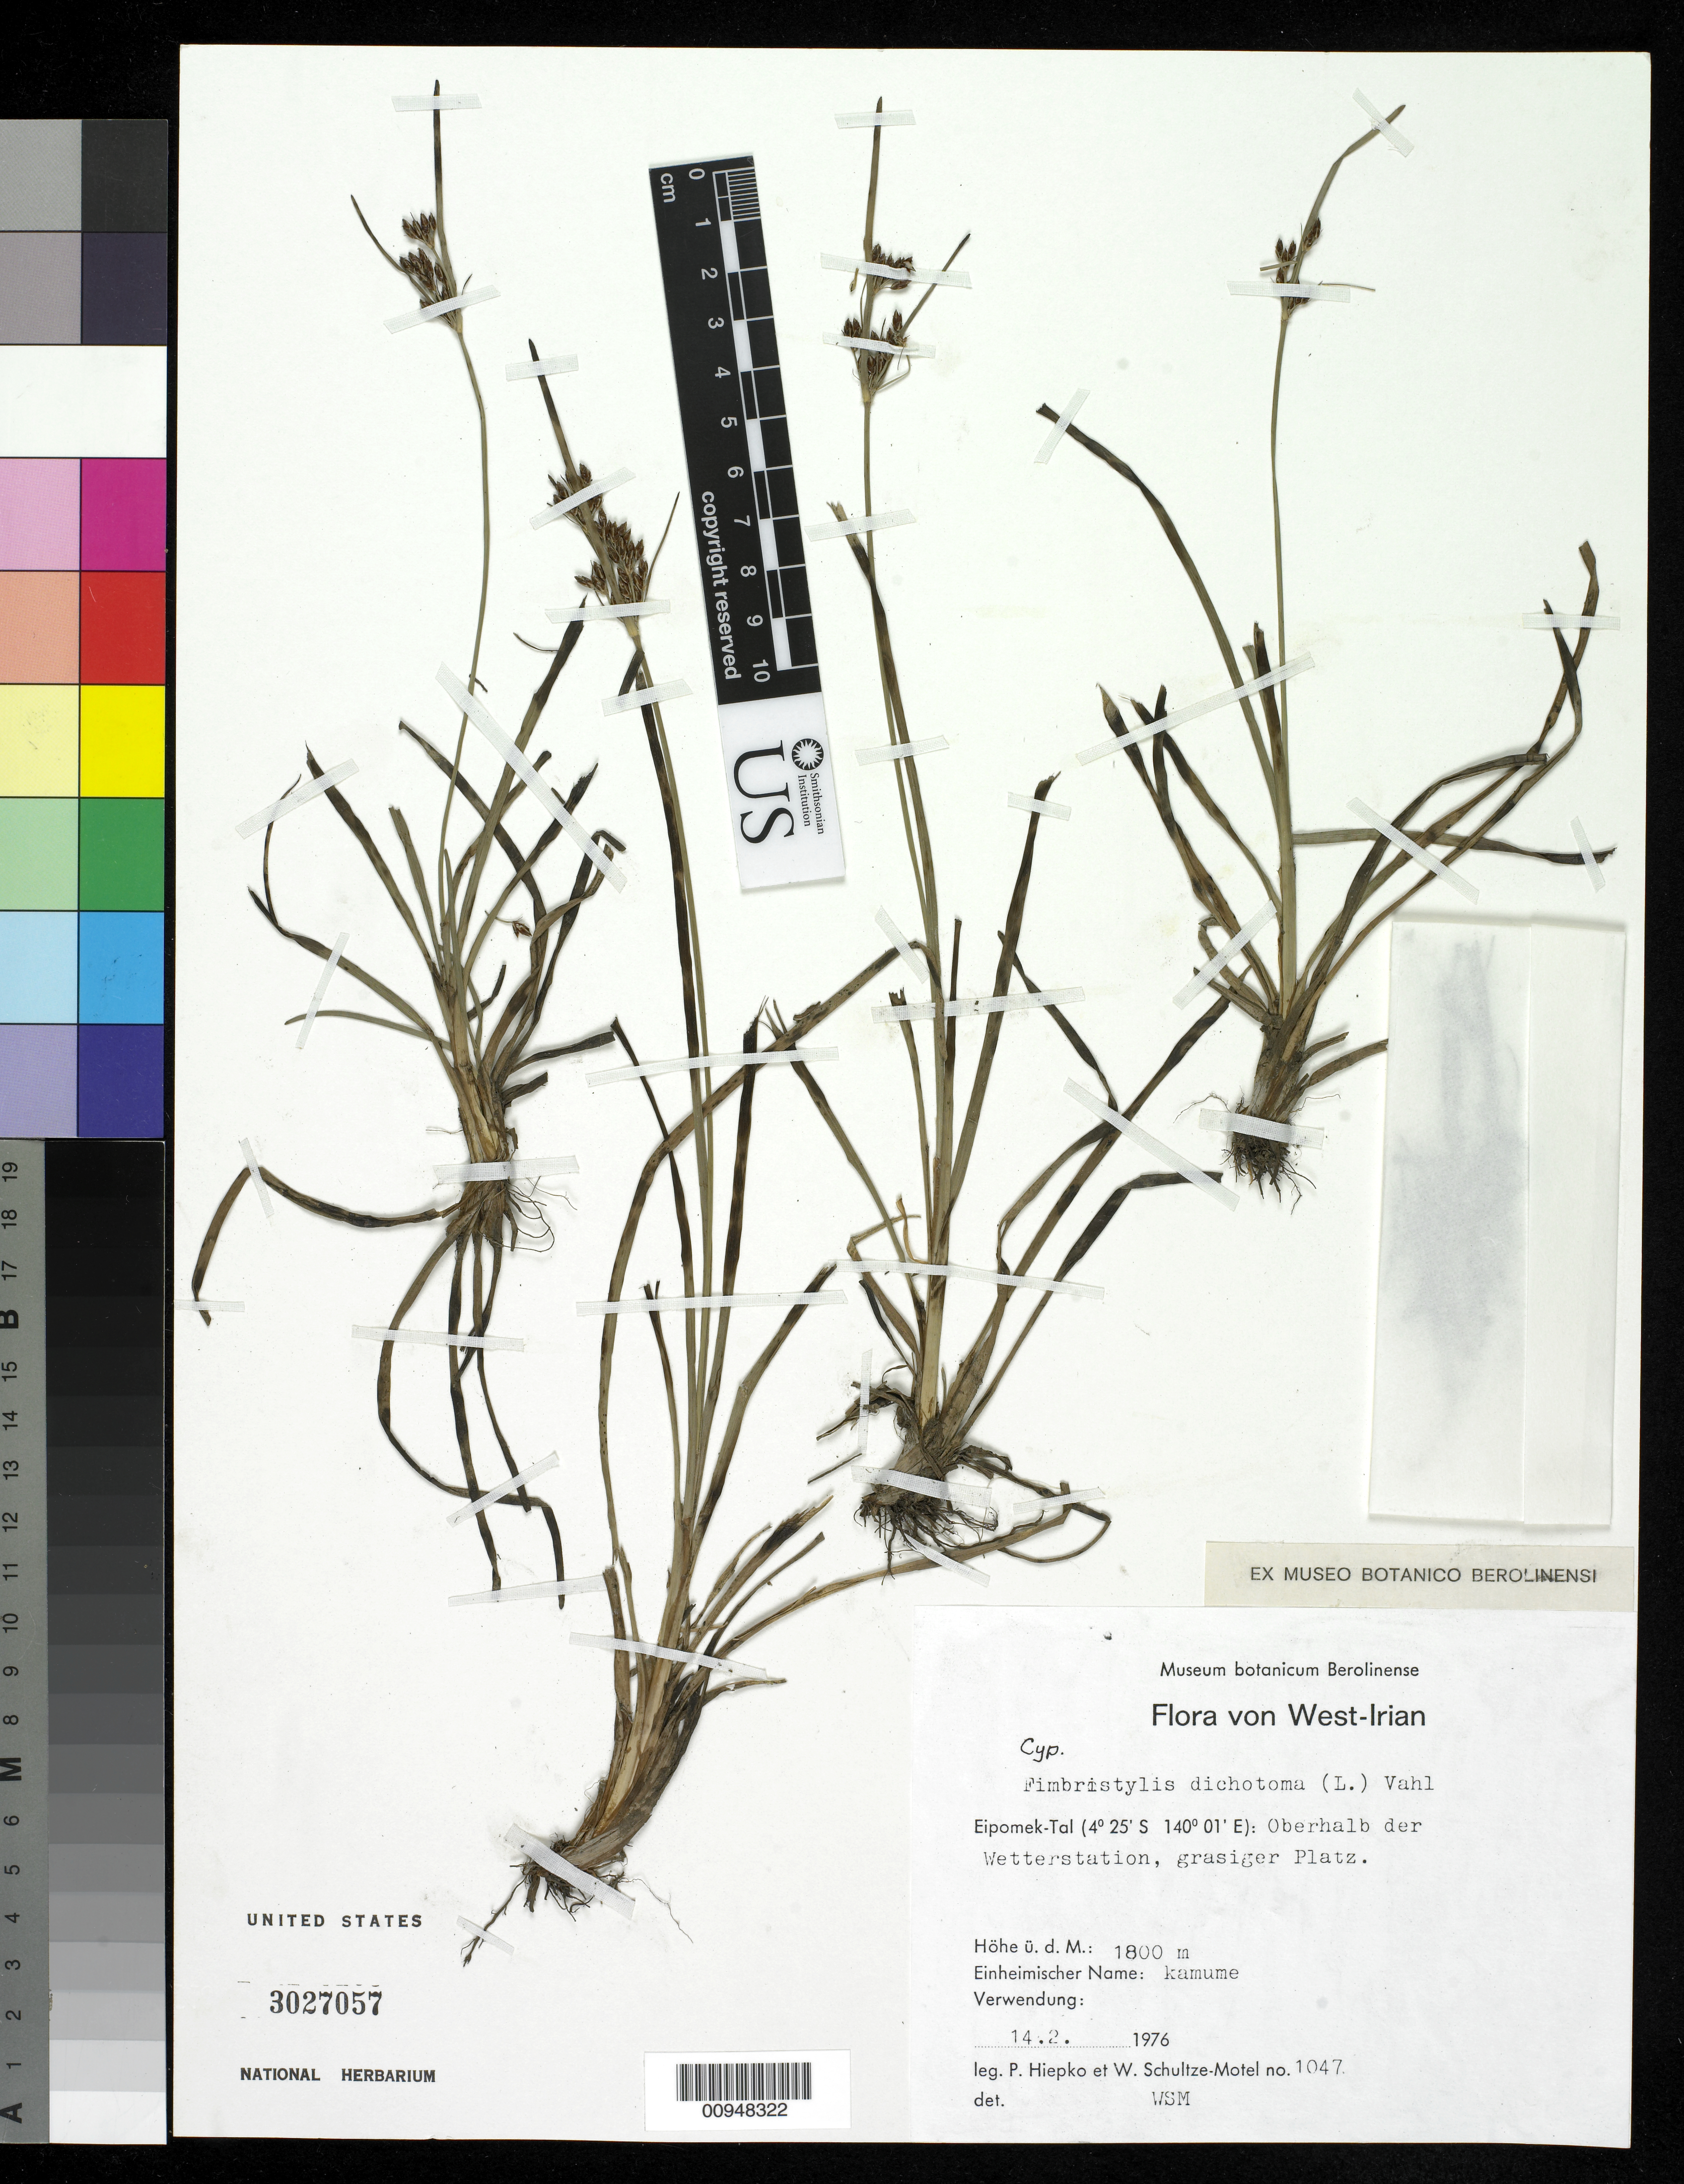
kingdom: Plantae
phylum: Tracheophyta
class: Liliopsida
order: Poales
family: Cyperaceae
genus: Fimbristylis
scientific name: Fimbristylis dichotoma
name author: (L.) Vahl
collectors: P. H. Hiepko & W. Schultze-Motel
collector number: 1047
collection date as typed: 14 Feb 1976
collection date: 1976-02-14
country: Indonesia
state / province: Papua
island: New Guinea I.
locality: Eipomek-Tal, above the weather station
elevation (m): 1800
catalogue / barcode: US 3027057